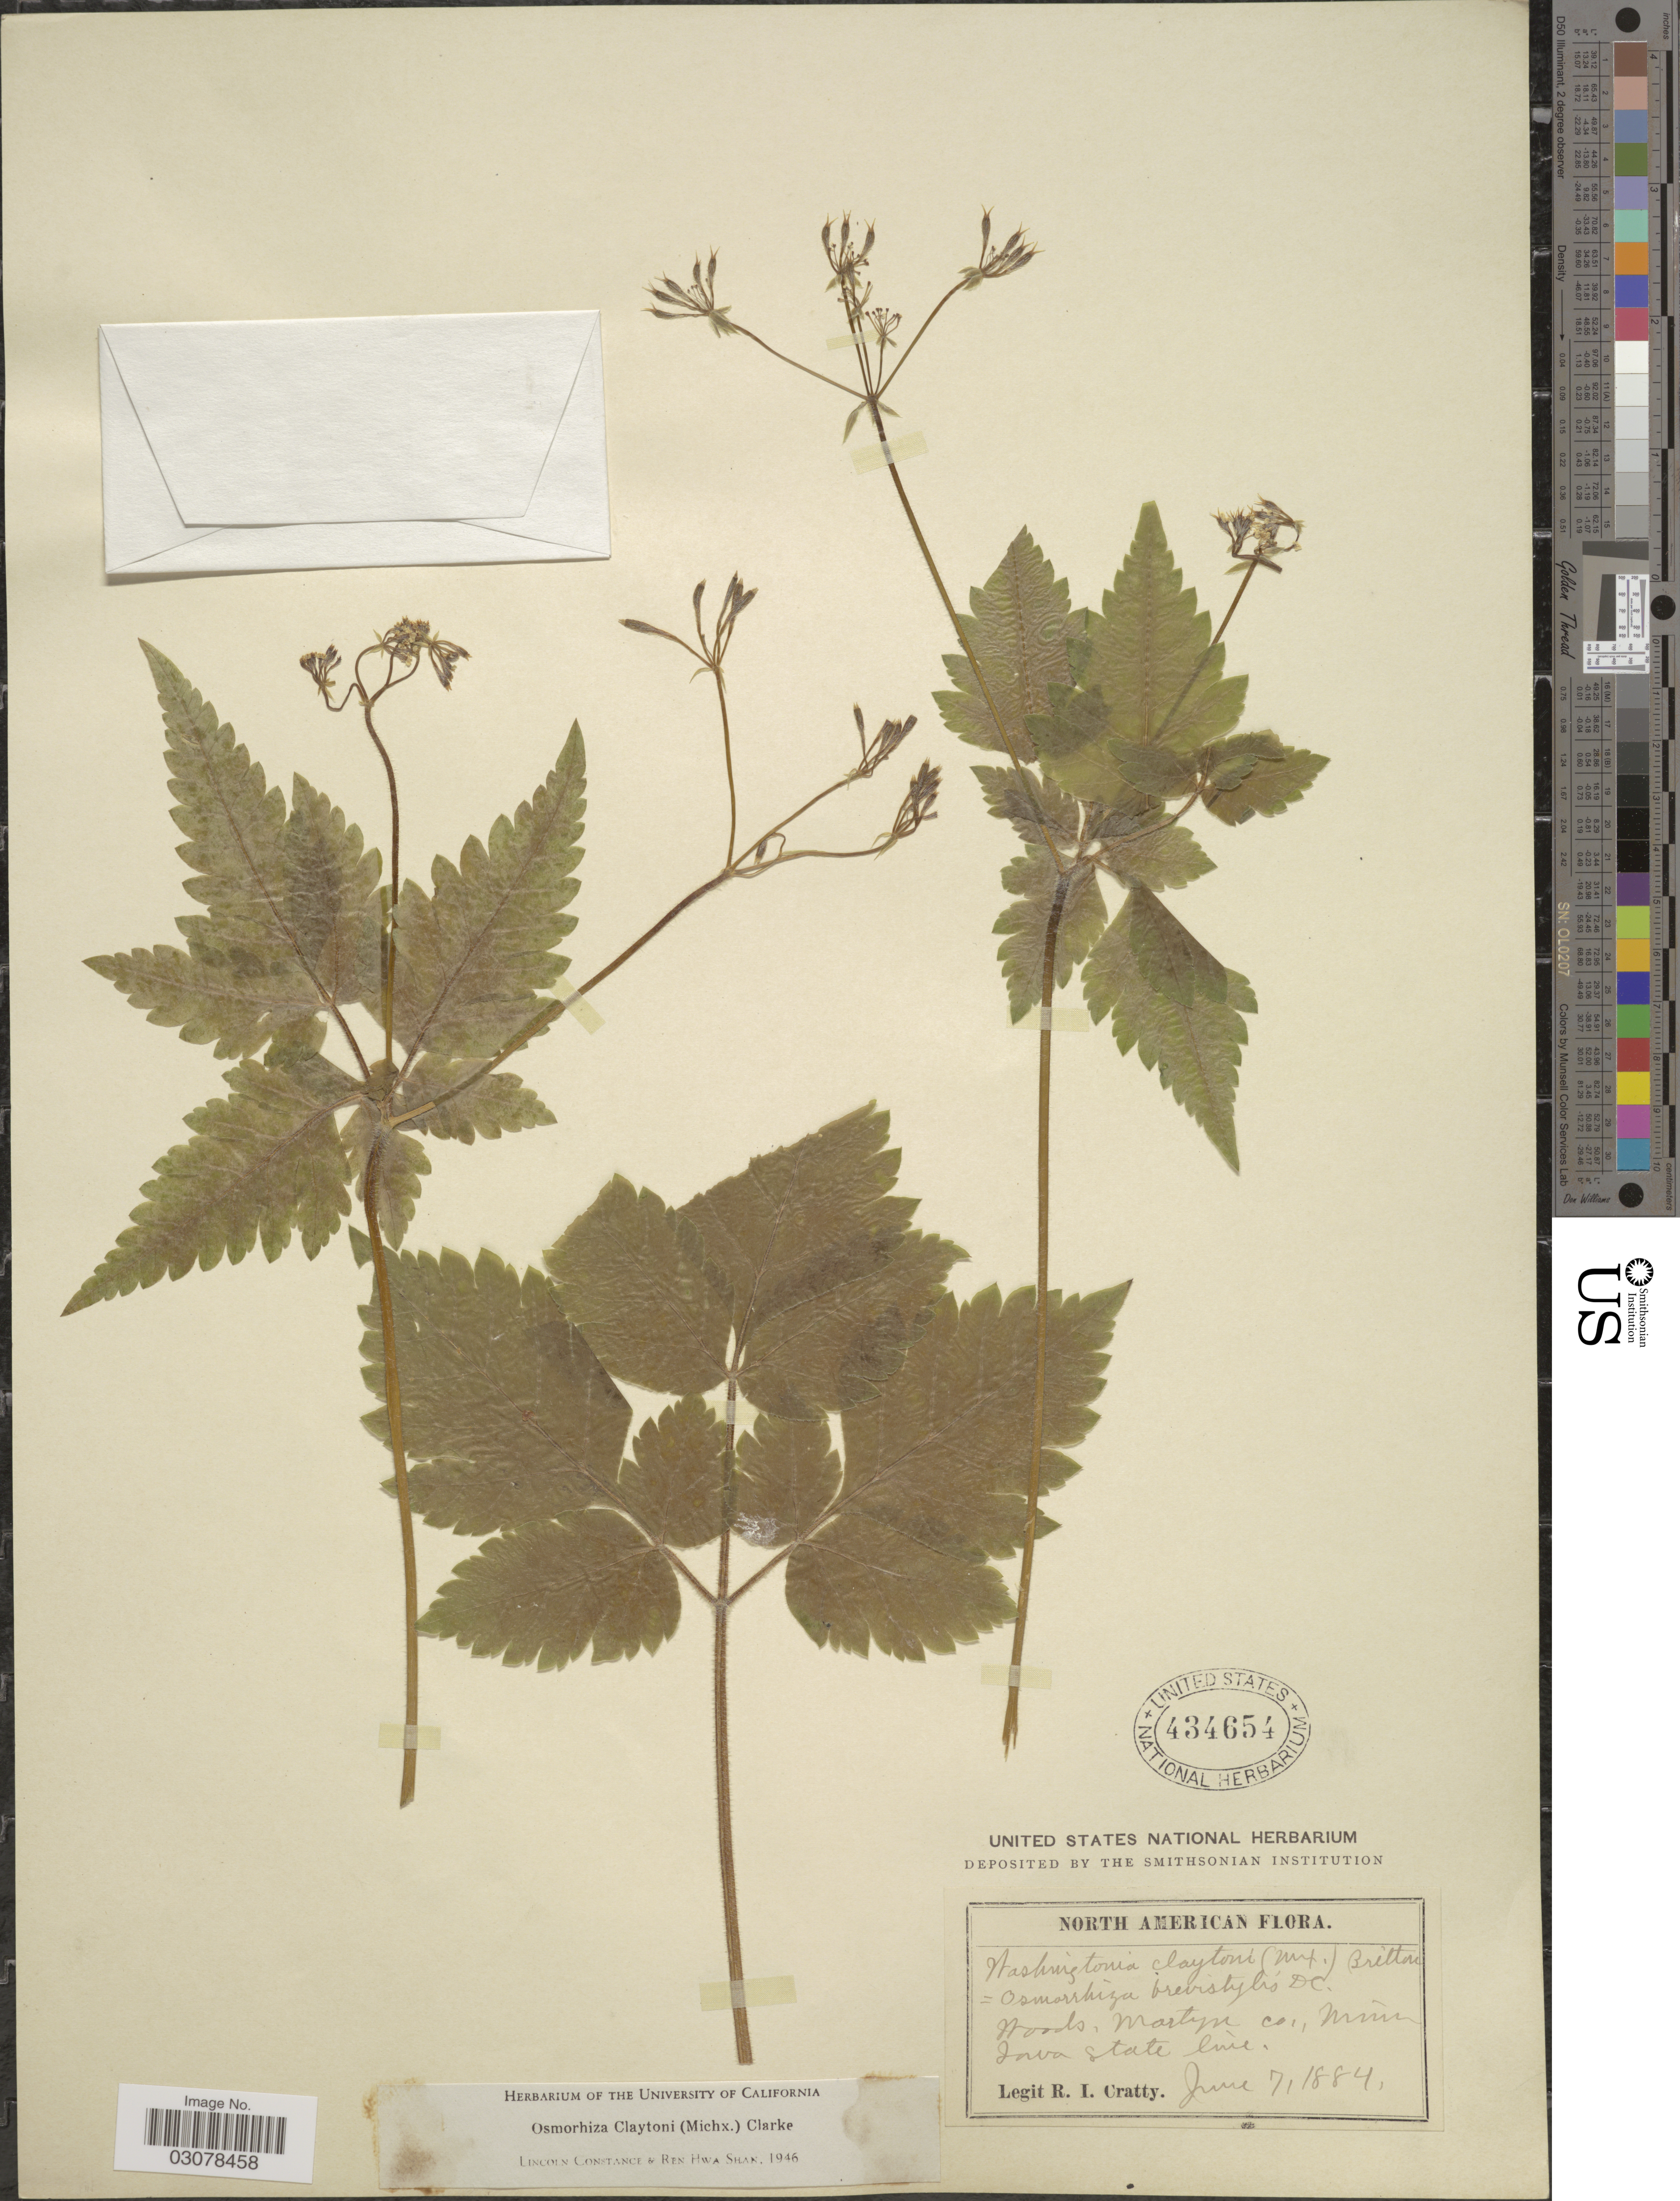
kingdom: Plantae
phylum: Tracheophyta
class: Magnoliopsida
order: Apiales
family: Apiaceae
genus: Osmorhiza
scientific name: Osmorhiza claytonii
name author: (Michx.) C.B. Clarke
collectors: R. Cratty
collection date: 1884-06-07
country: United States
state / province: Minnesota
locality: Woods, Martyn Co., Minn. Java State line.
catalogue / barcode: US 434654